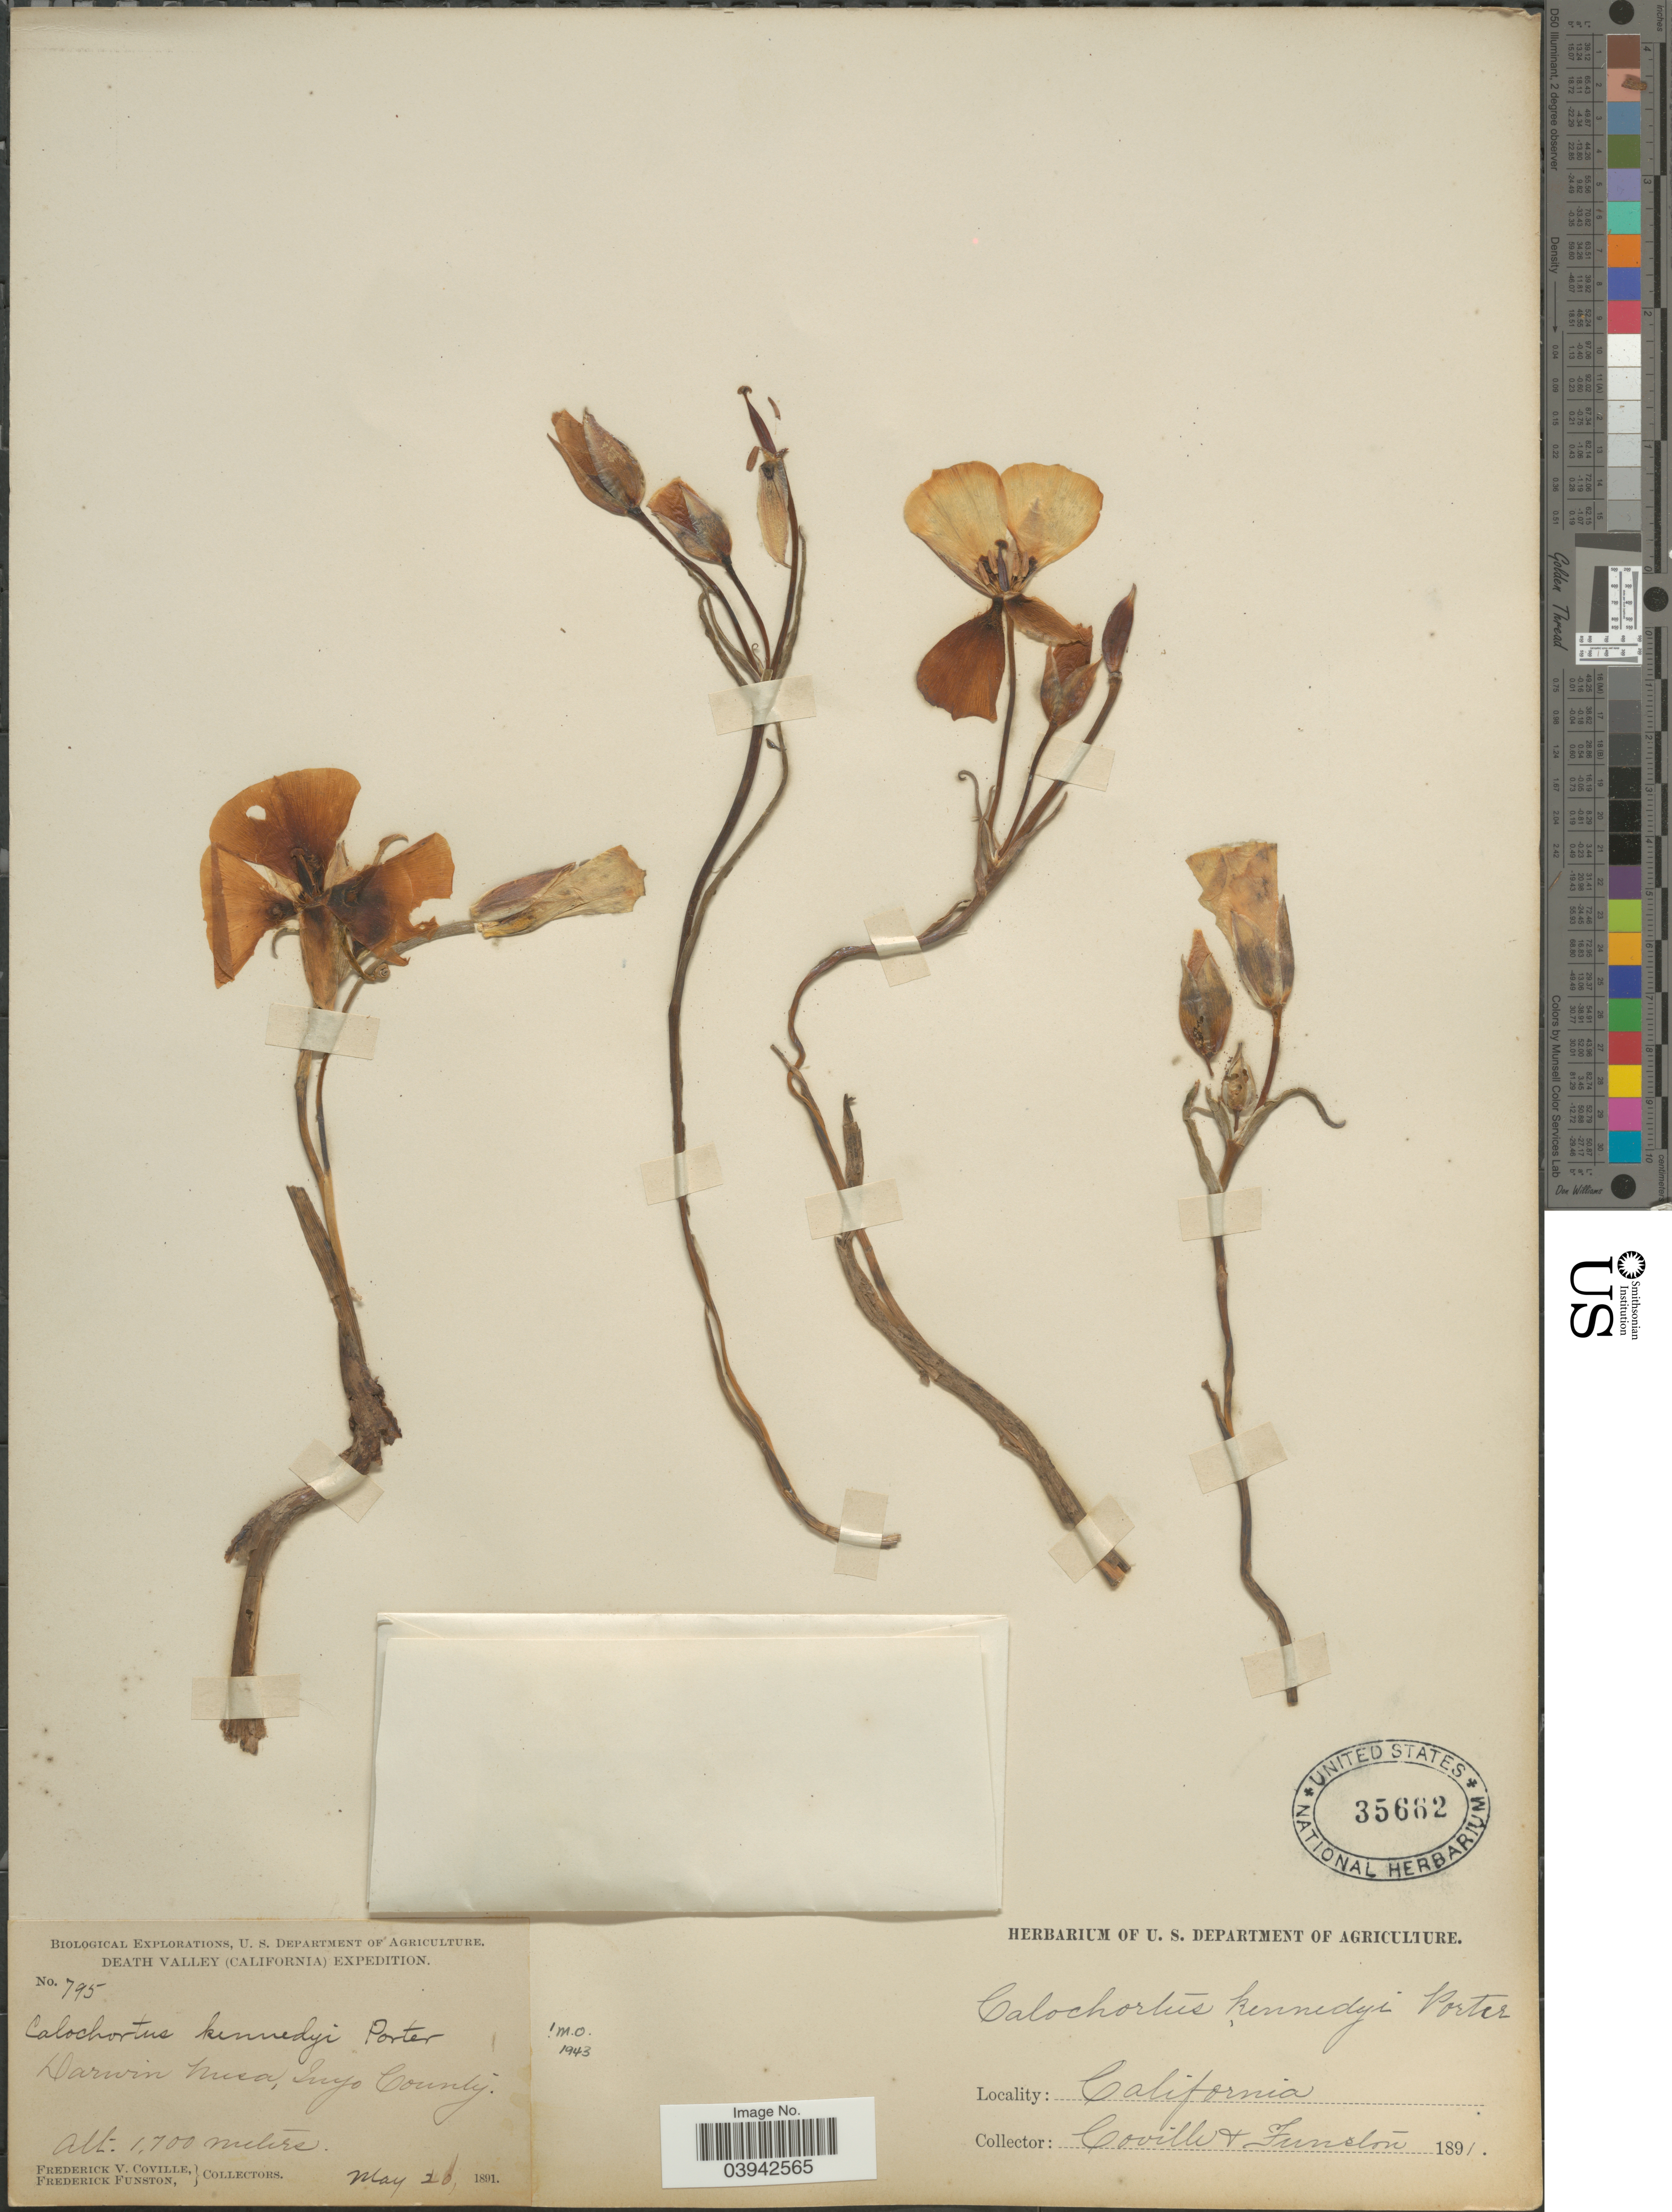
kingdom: Plantae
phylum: Tracheophyta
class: Liliopsida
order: Liliales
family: Liliaceae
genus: Calochortus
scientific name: Calochortus kennedyi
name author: Porter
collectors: F. V. Coville & F. Funston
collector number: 795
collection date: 1891-05-20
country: United States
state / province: California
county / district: Inyo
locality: Death Valley. Darwin Mesa, Inyo County.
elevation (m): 1700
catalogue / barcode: US 35662